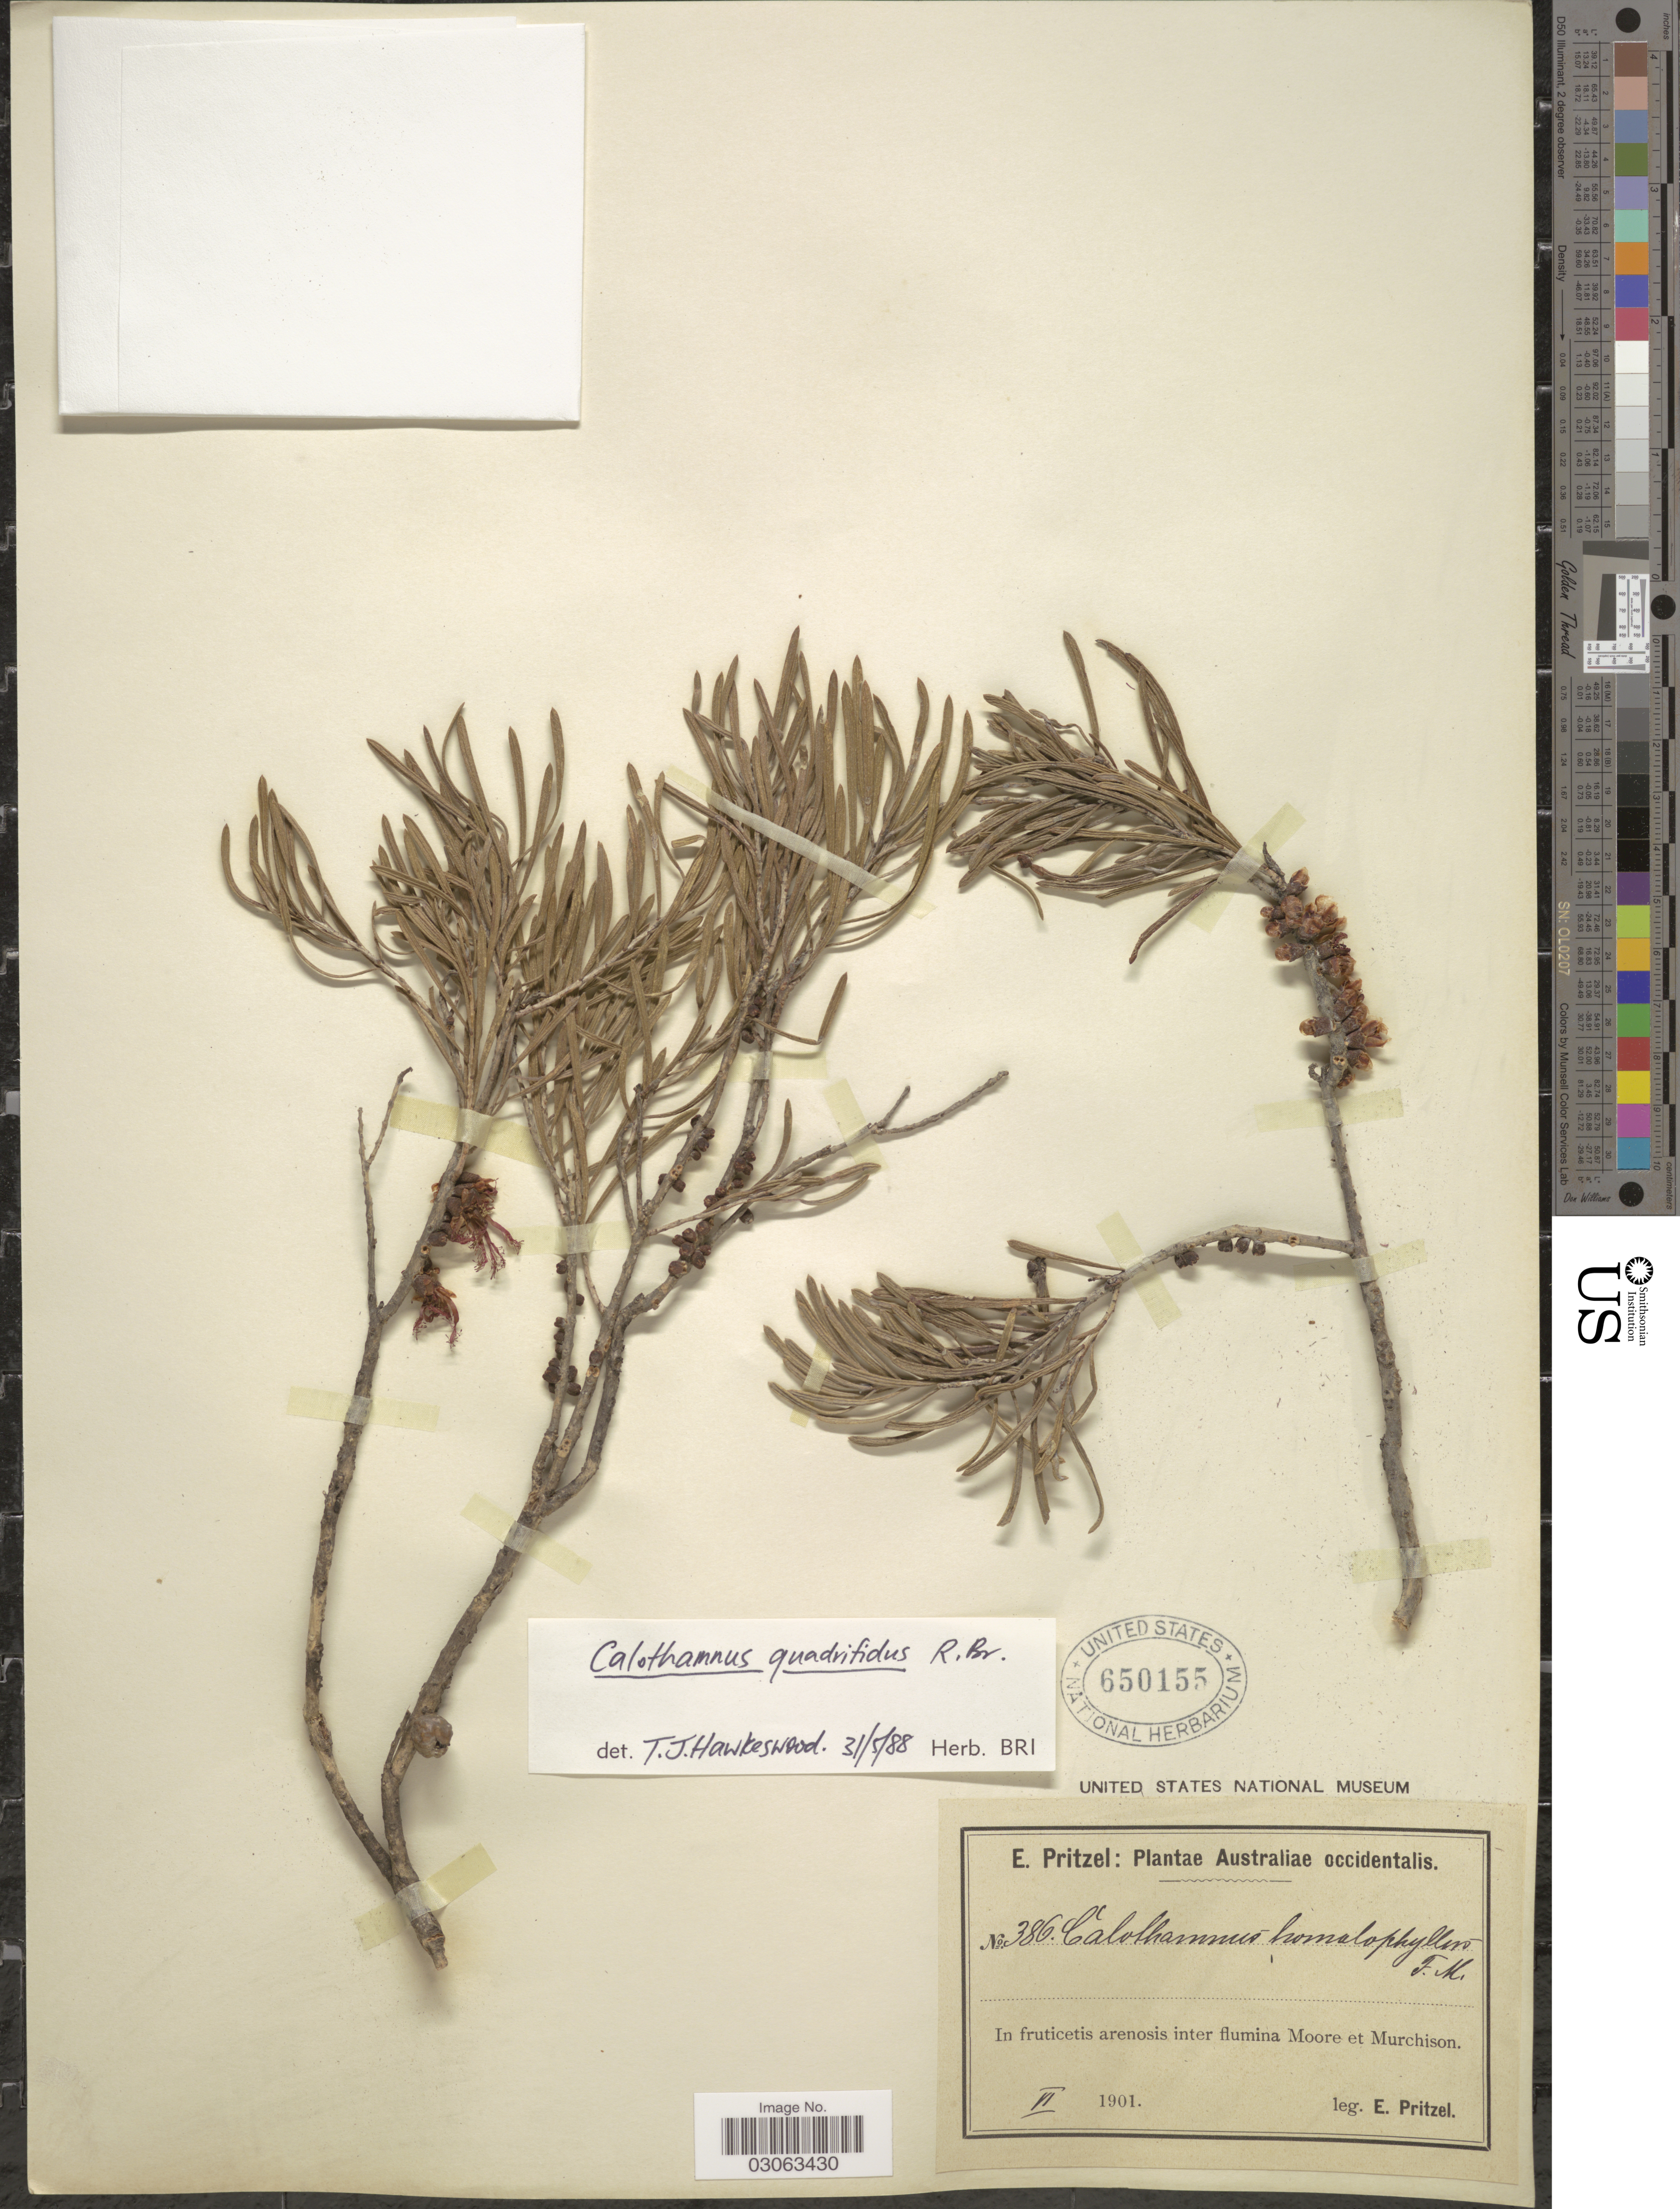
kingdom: Plantae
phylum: Tracheophyta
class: Magnoliopsida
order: Myrtales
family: Myrtaceae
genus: Calothamnus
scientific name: Calothamnus quadrifidus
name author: R. Br.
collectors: E. G. Pritzel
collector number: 386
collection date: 1901-06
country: Australia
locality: Australiae occidentalis. Inter flumina Moore et Murchison.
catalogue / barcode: US 650155